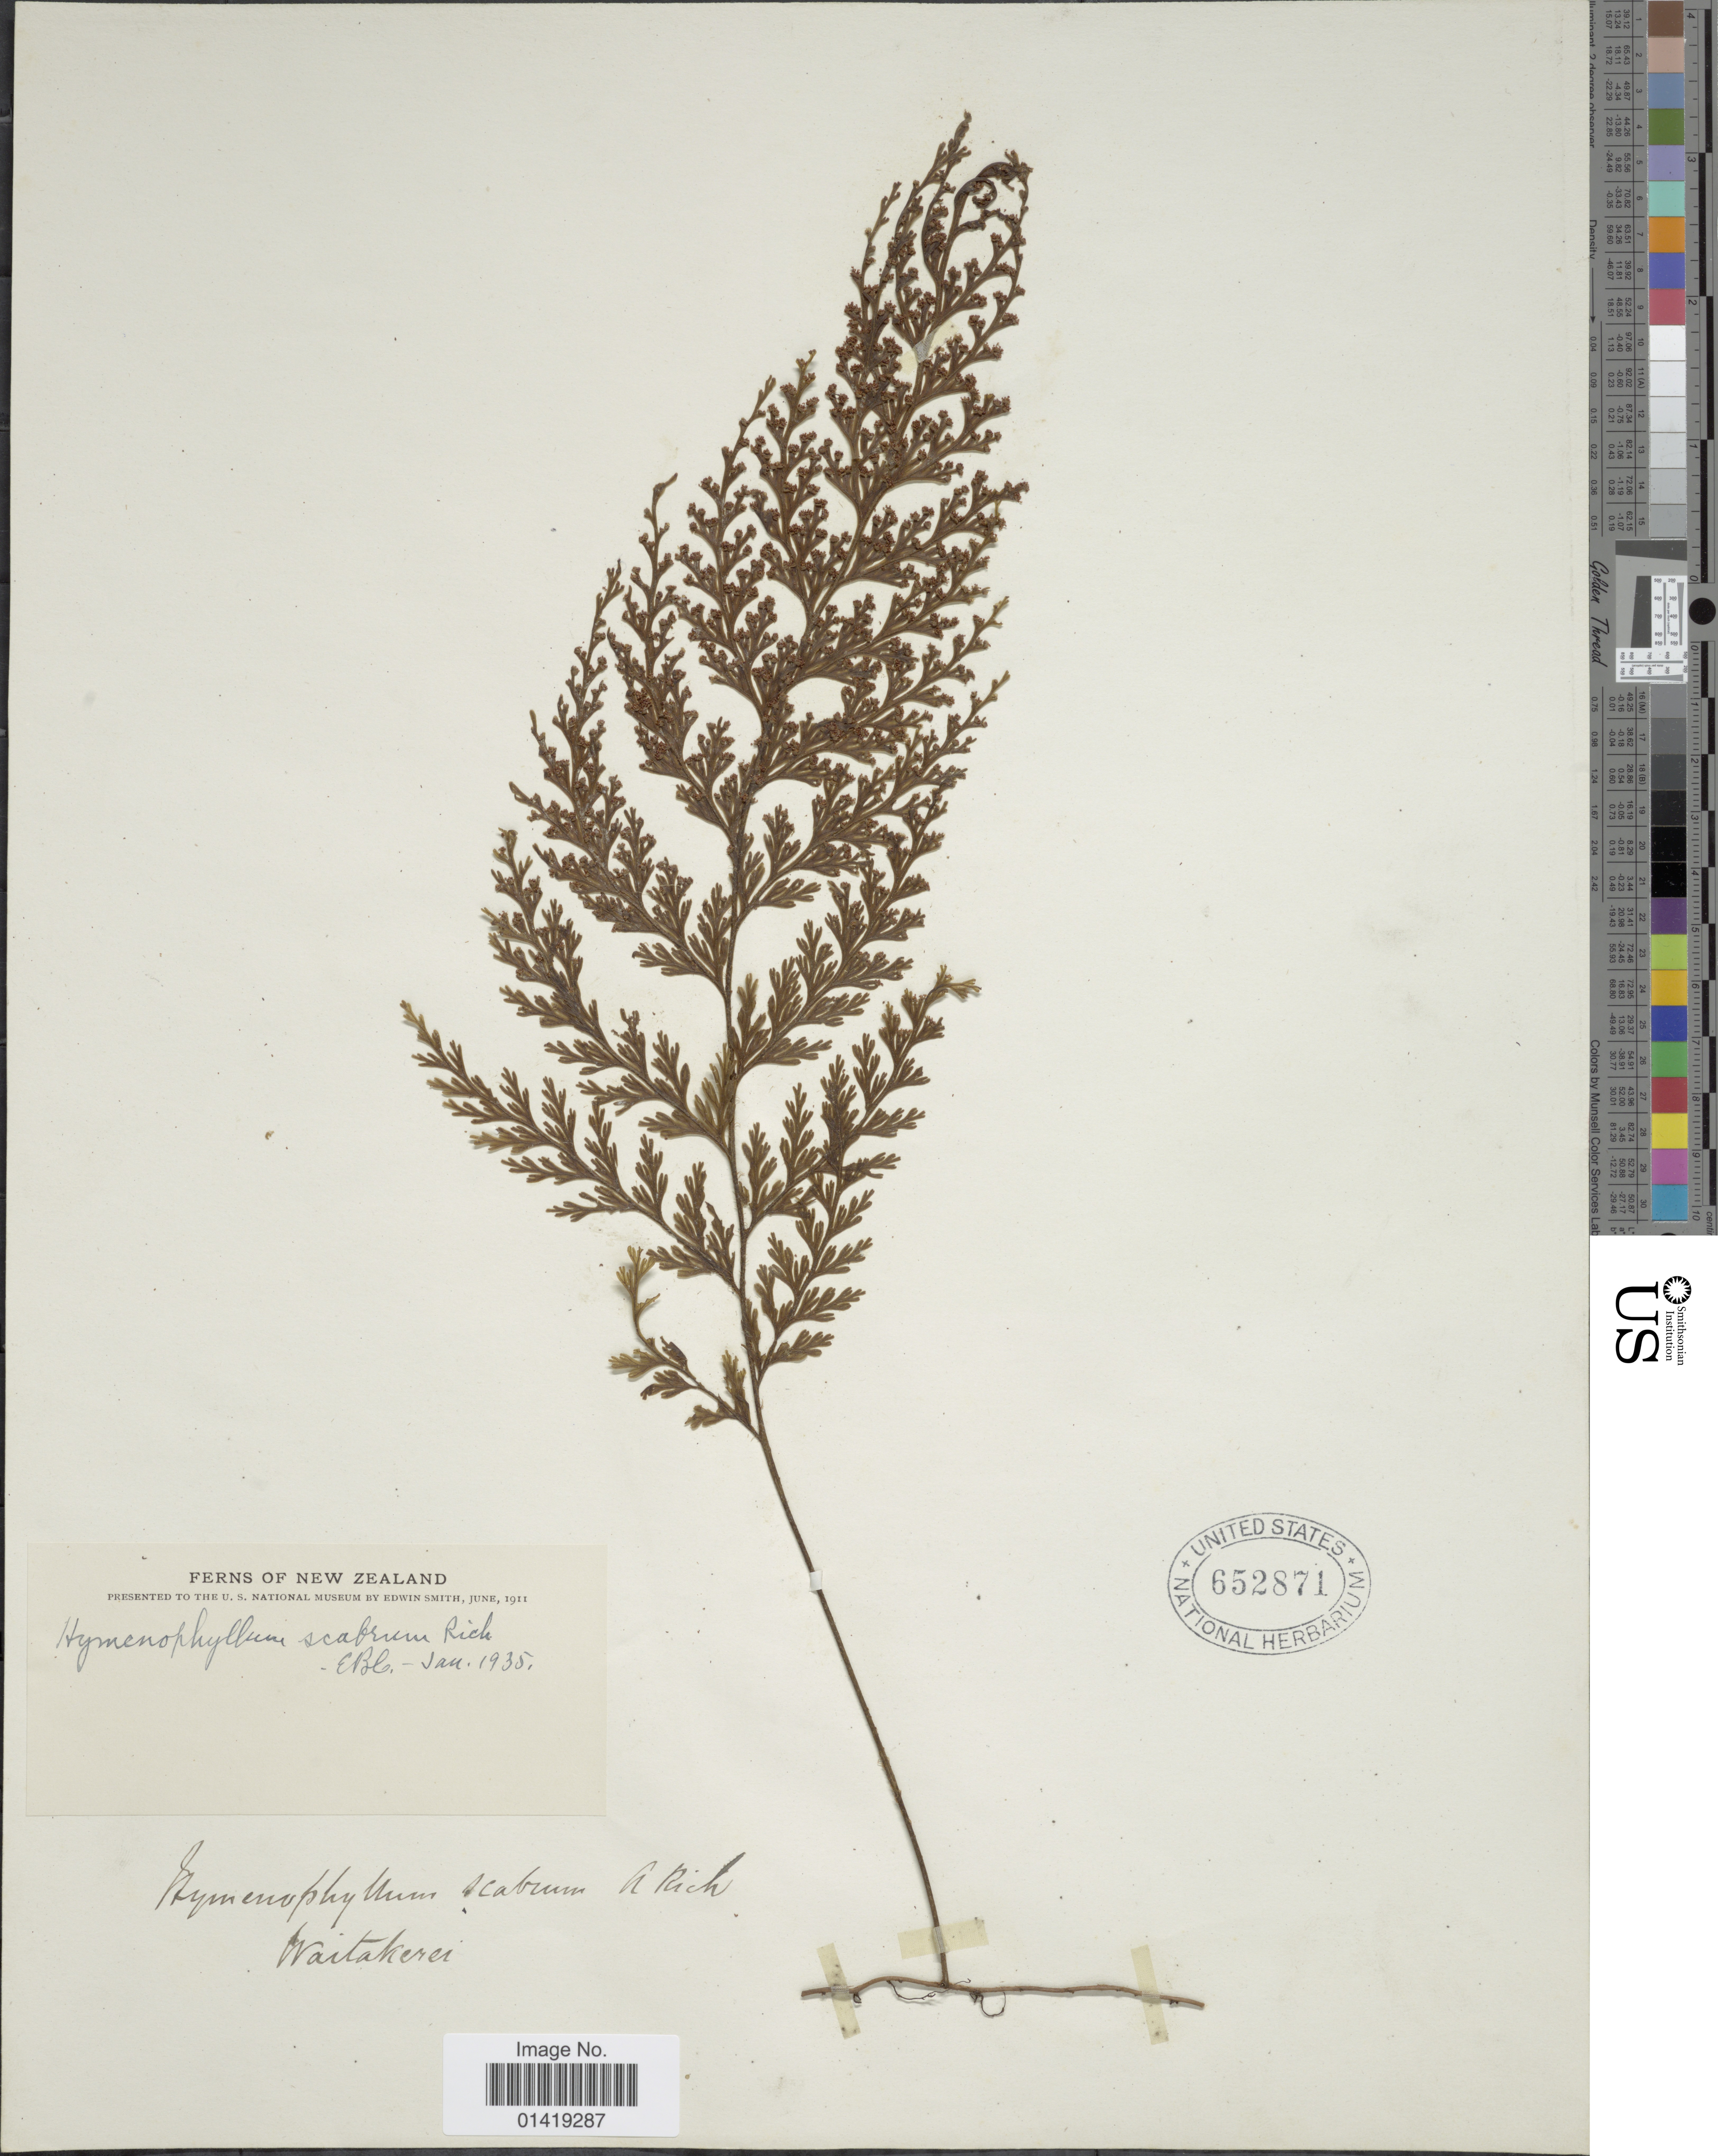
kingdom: Plantae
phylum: Tracheophyta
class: Polypodiopsida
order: Hymenophyllales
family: Hymenophyllaceae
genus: Hymenophyllum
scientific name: Hymenophyllum scabrum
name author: A. Rich.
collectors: E. B. Smith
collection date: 1935-01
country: New Zealand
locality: Waitakerei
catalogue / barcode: US 652871